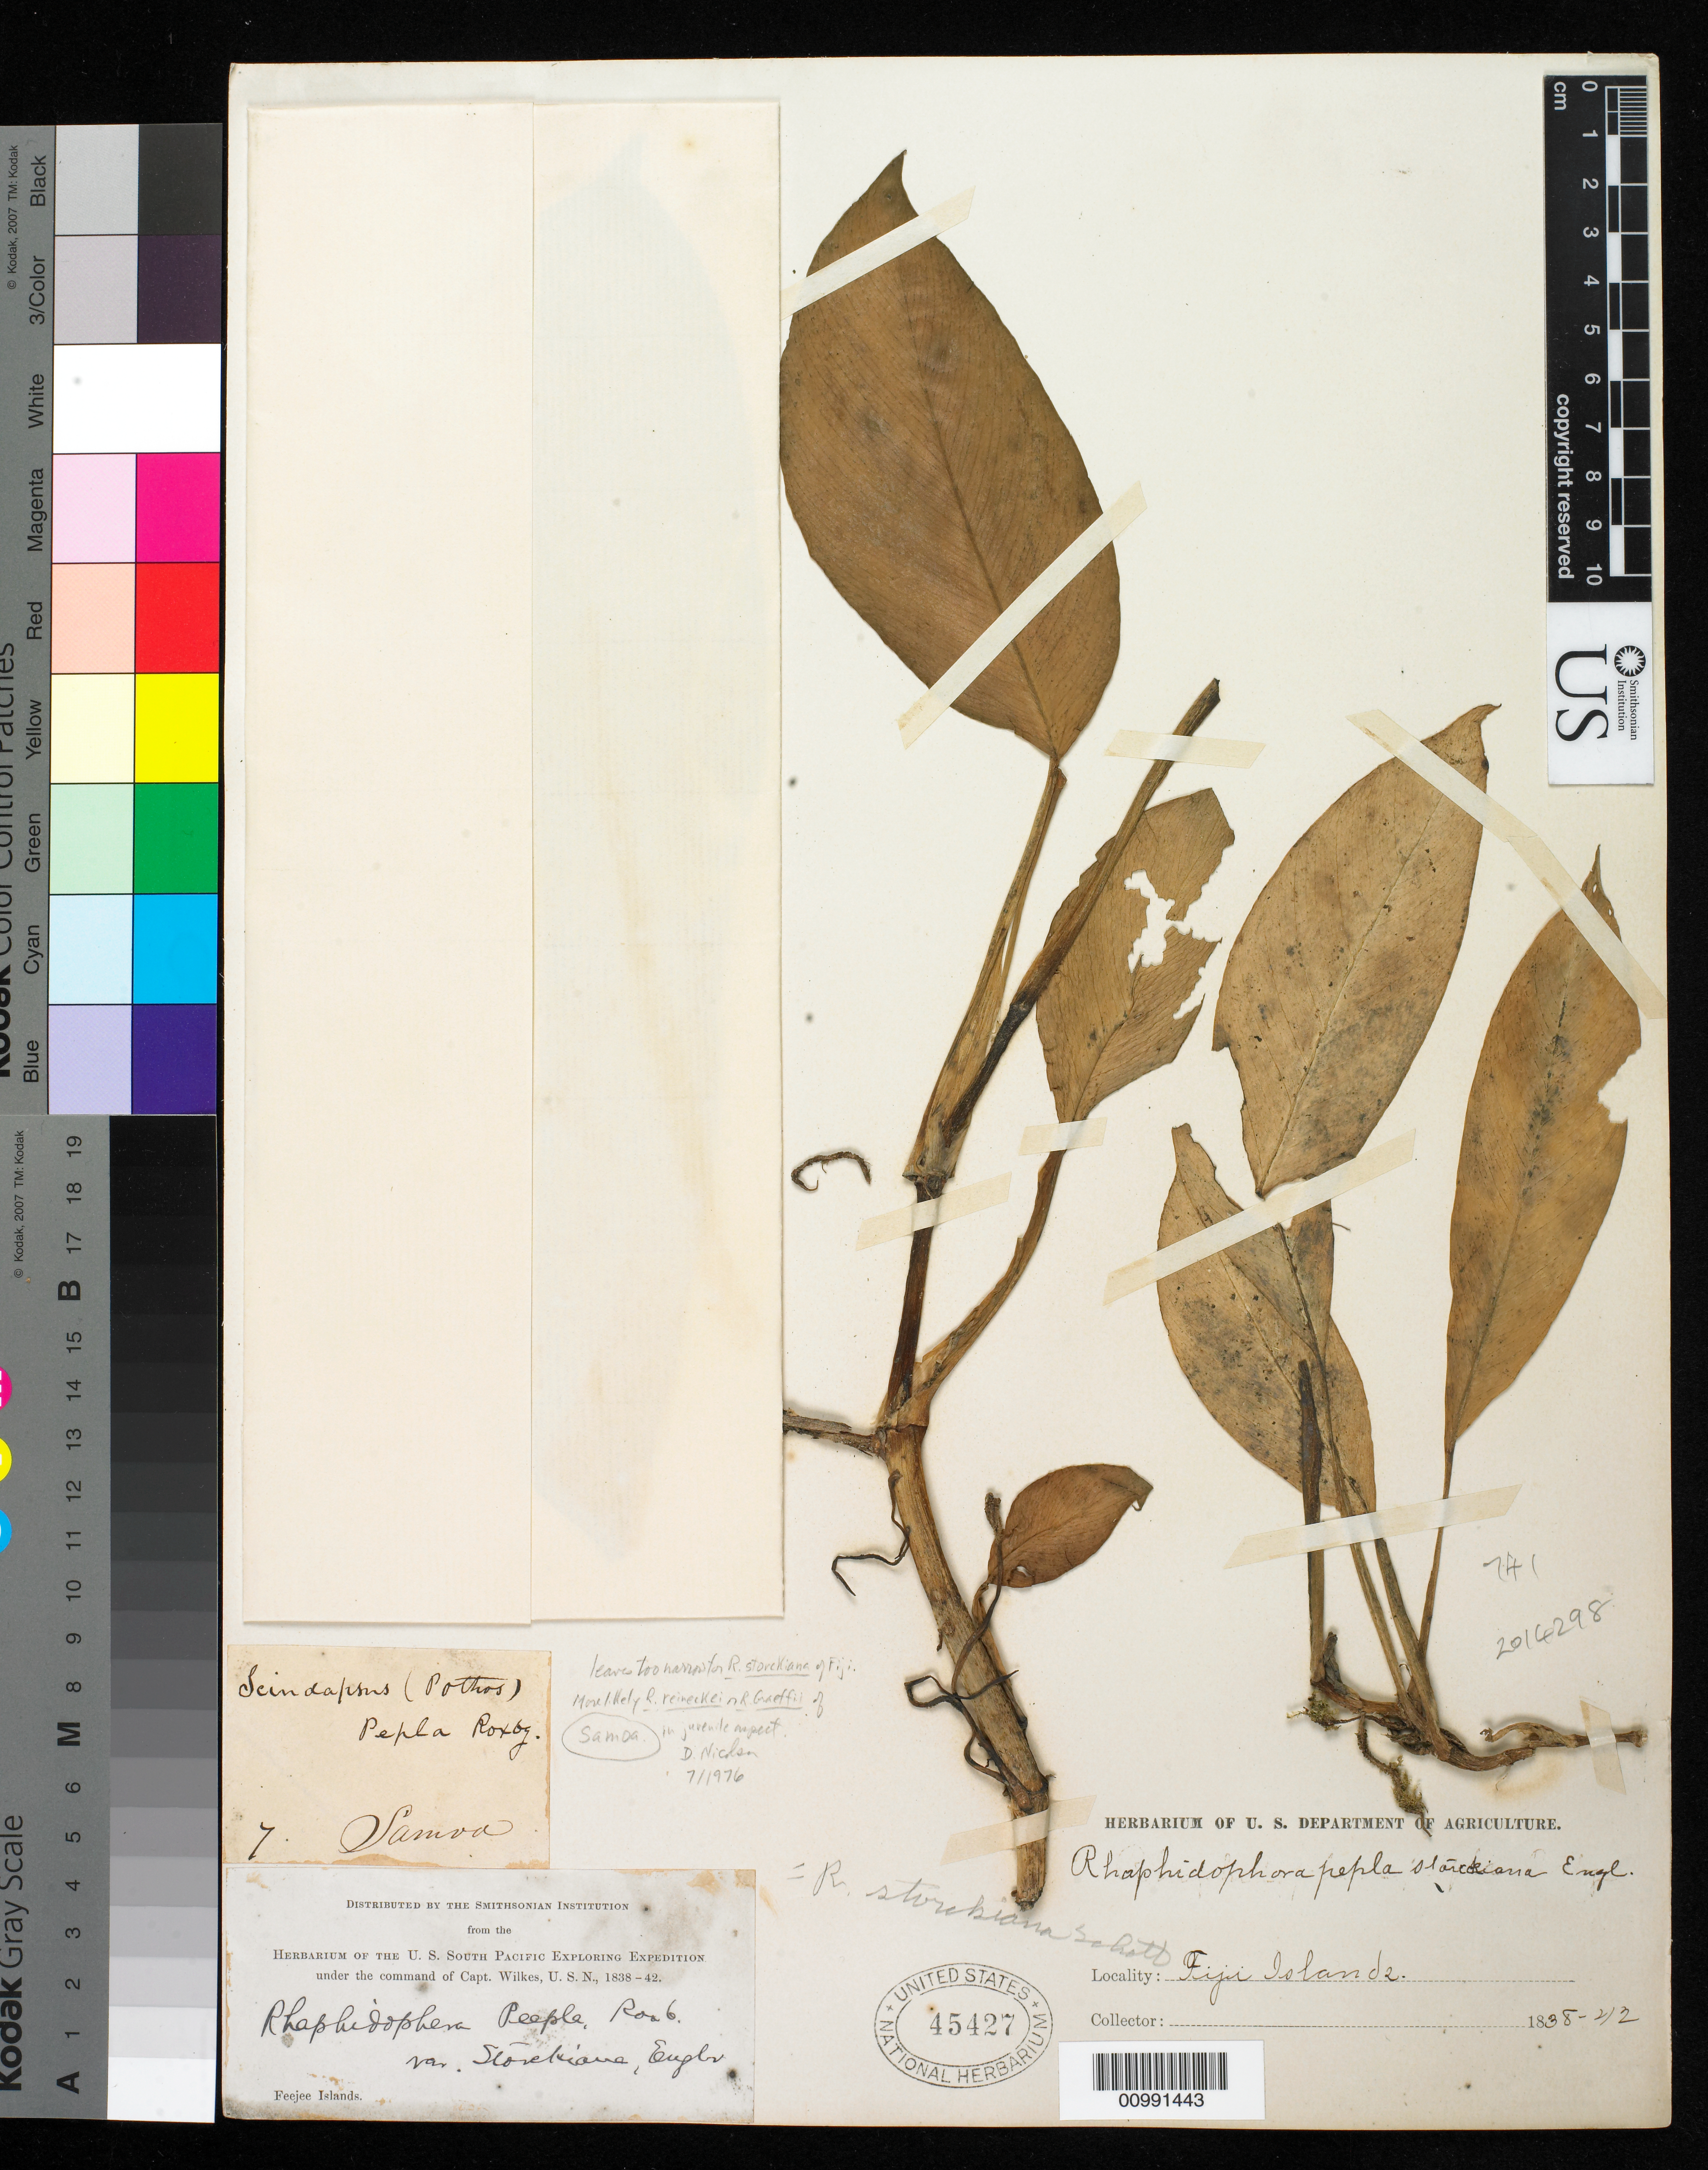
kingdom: Plantae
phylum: Tracheophyta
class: Liliopsida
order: Alismatales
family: Araceae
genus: Rhaphidophora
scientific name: Rhaphidophora spuria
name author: (Schott) Nicolson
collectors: Wilkes Explor. Exped.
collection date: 1838/1842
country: Fiji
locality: Fiji Islands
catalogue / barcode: US 45427